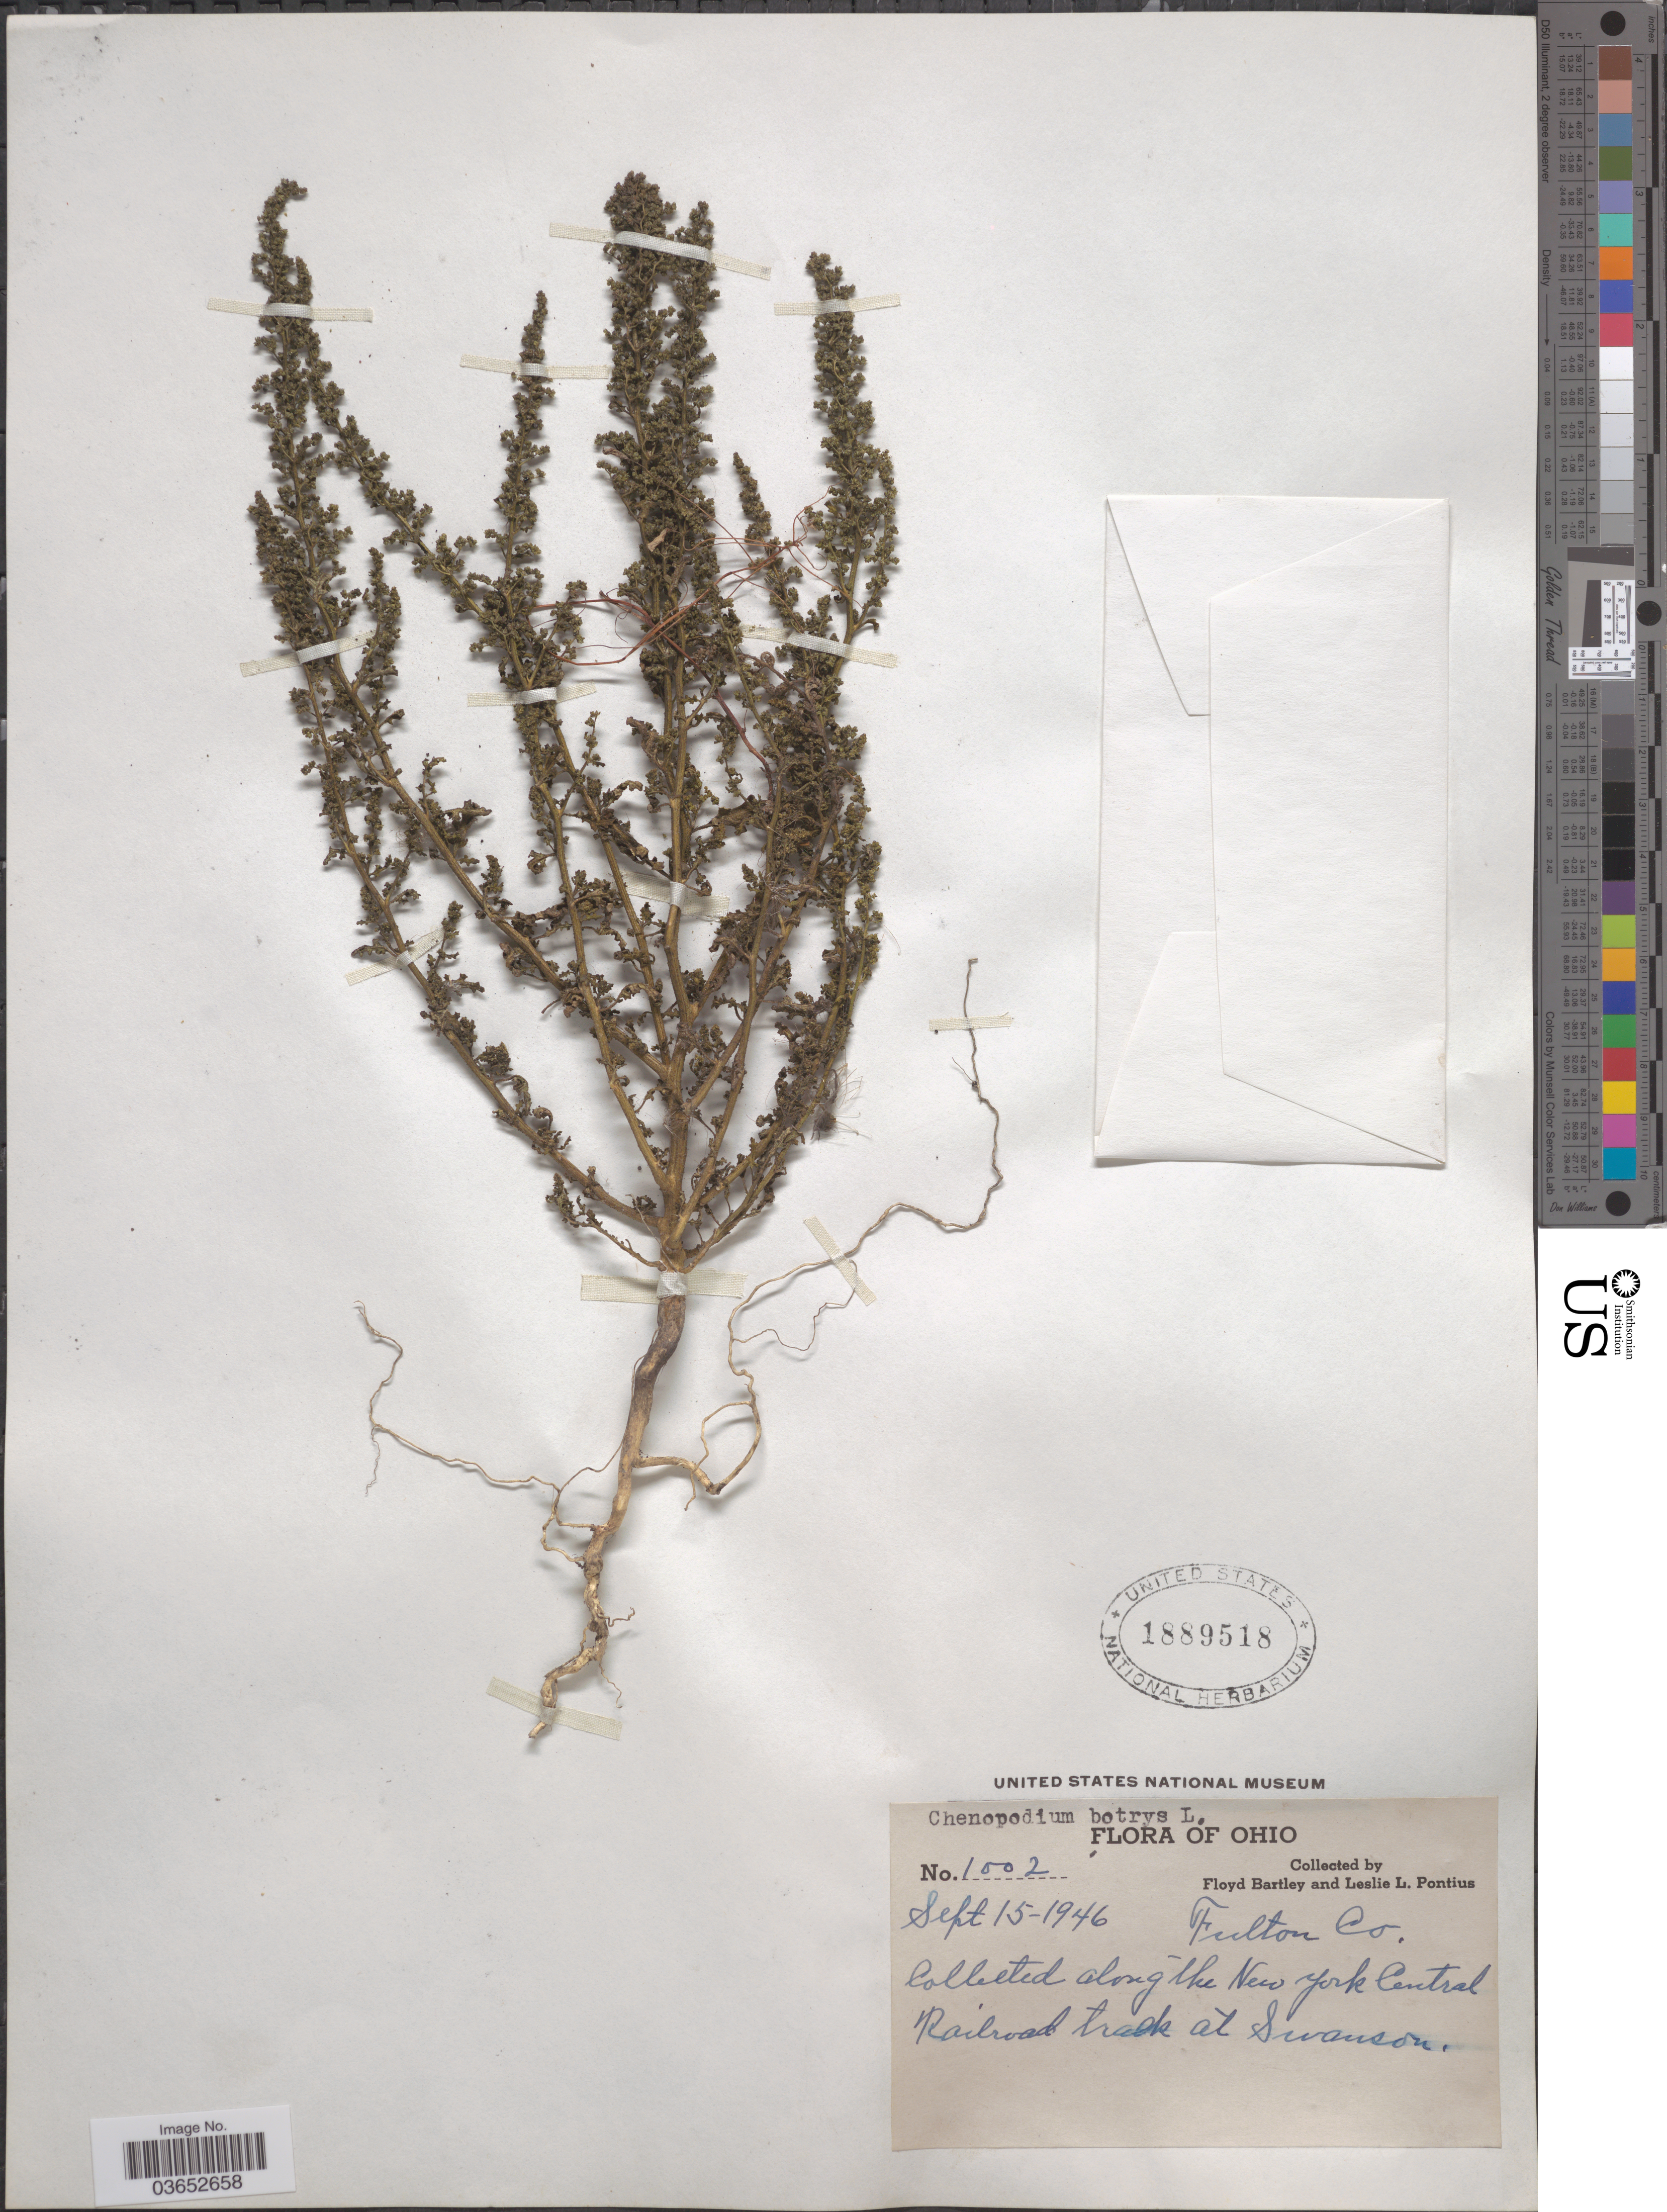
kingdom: Plantae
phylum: Tracheophyta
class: Magnoliopsida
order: Caryophyllales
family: Amaranthaceae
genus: Chenopodium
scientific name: Chenopodium botrys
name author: L.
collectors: F. Bartley & L. Pontius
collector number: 1002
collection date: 1946-09-15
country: United States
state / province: Ohio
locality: Fulton Co. Along the New York Central Railroad track at Swanson.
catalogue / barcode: US 1889518